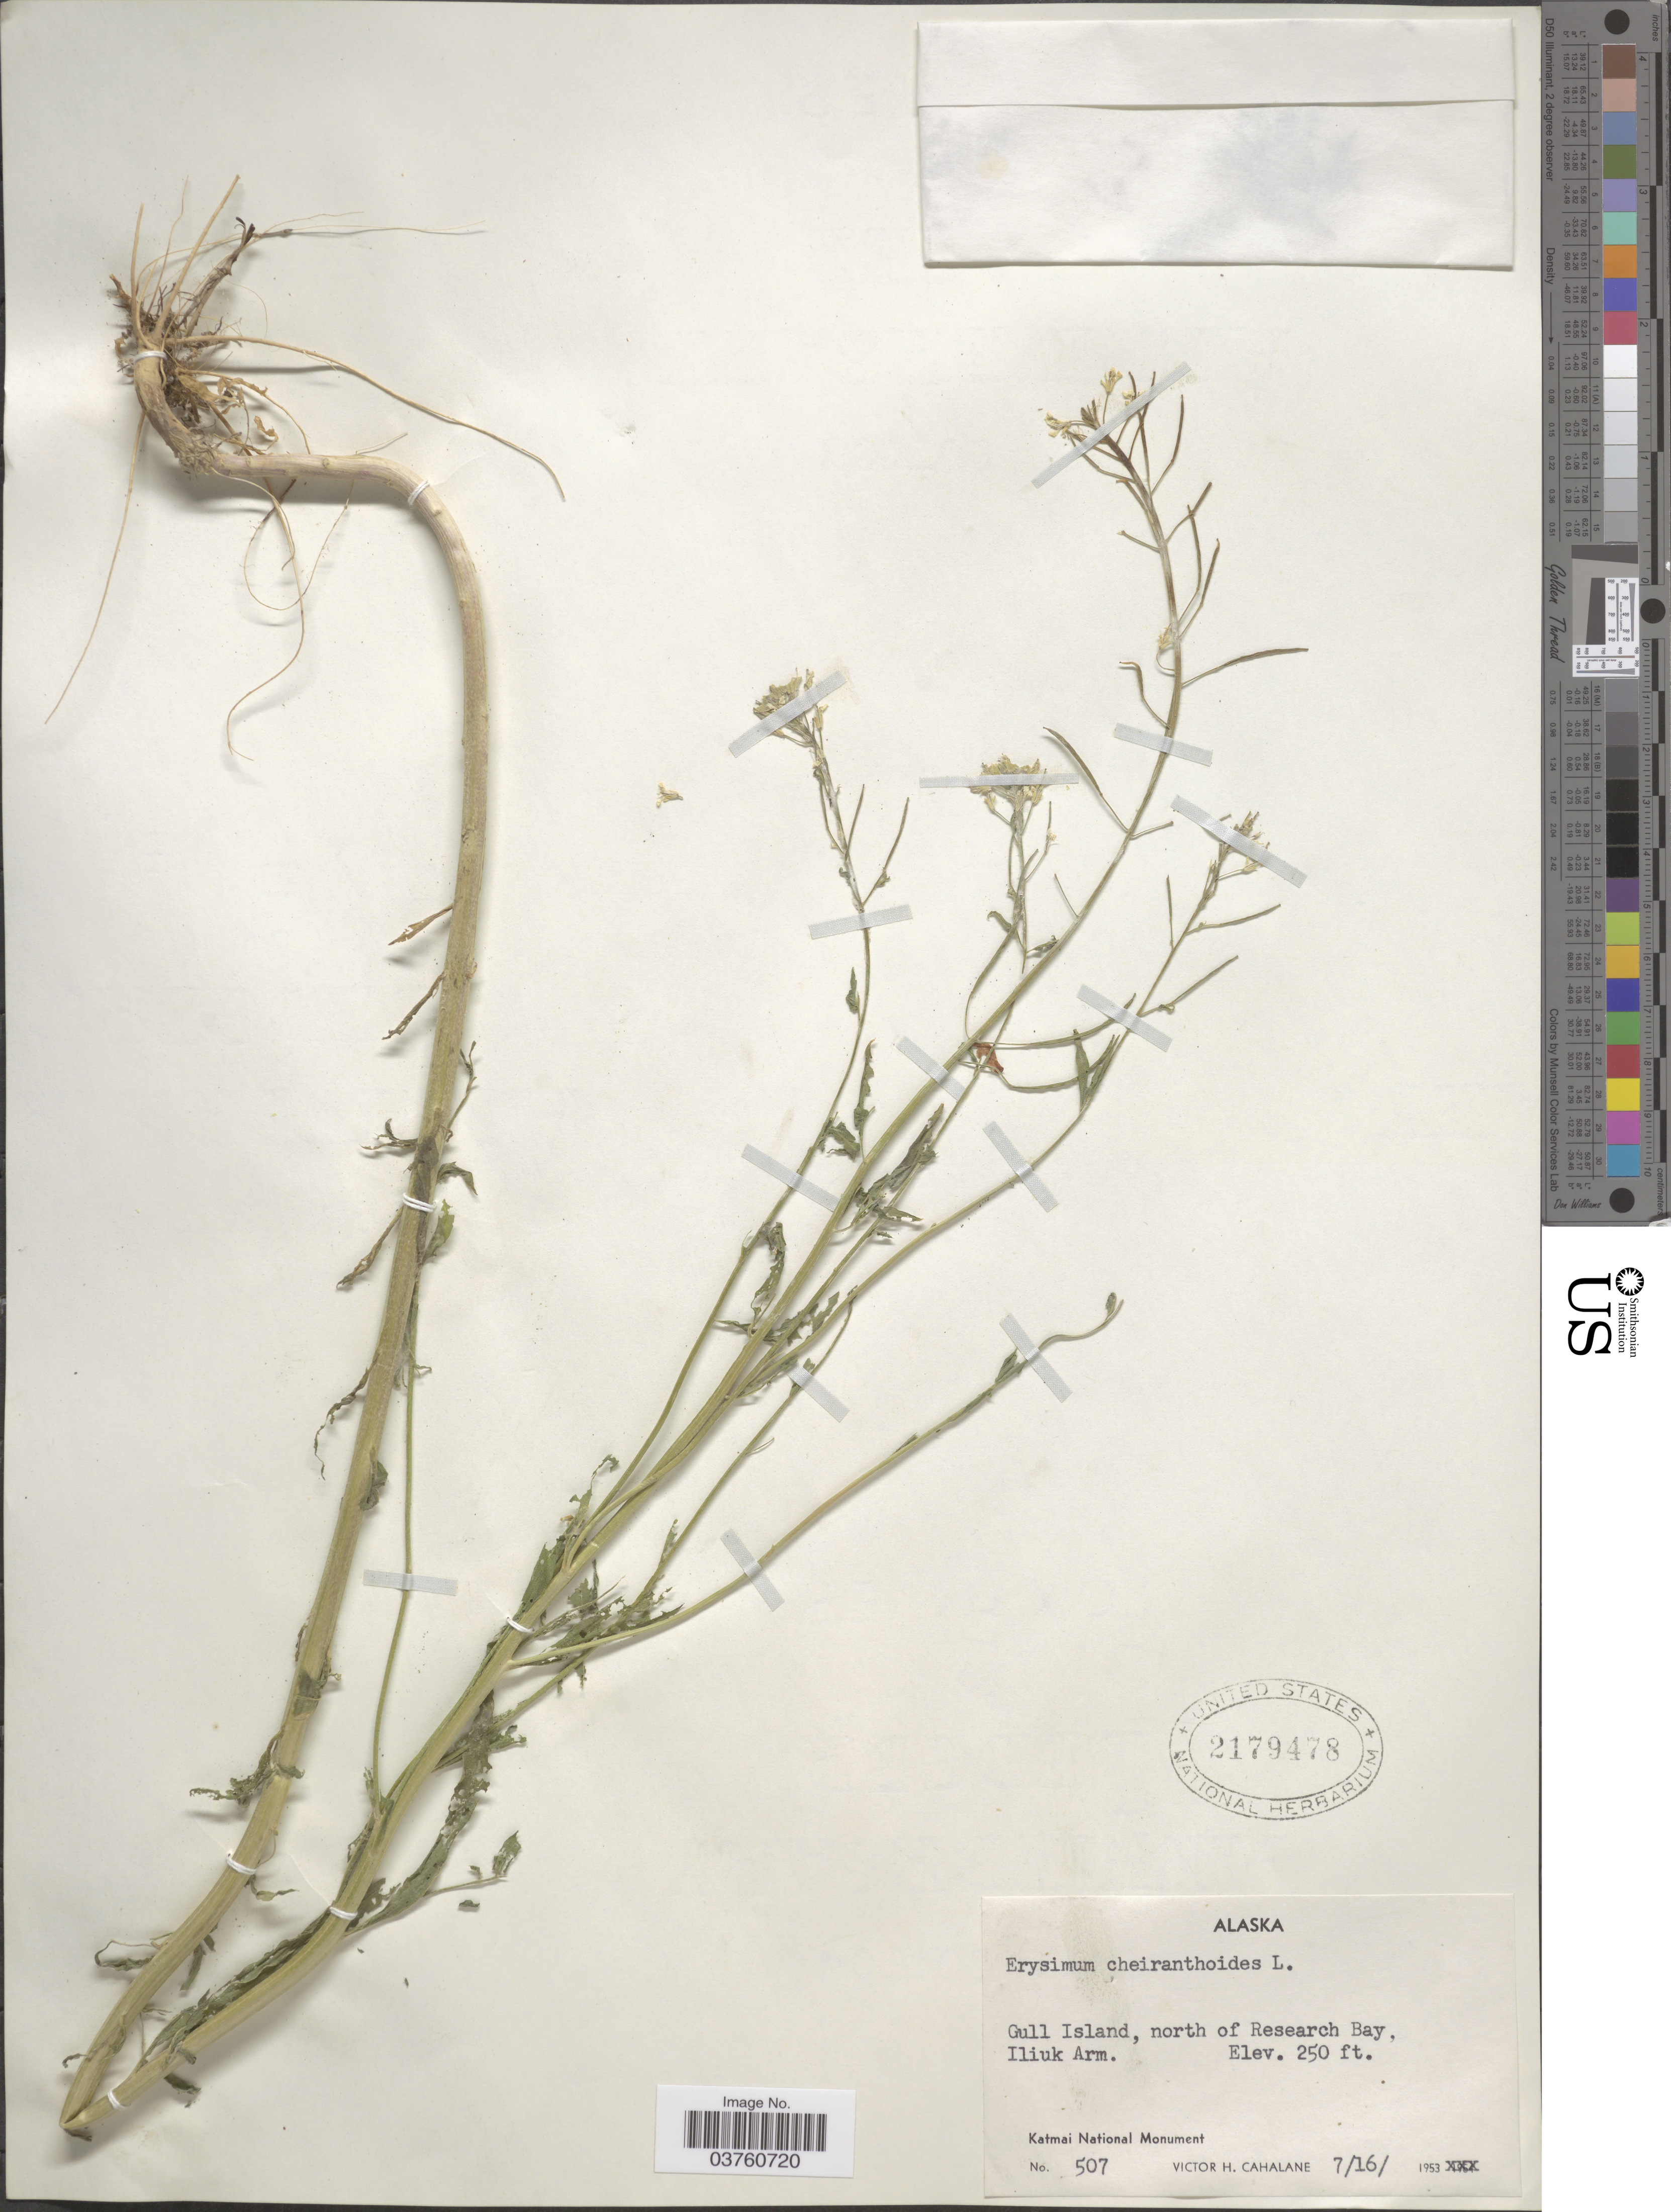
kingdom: Plantae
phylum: Tracheophyta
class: Magnoliopsida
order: Brassicales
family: Brassicaceae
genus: Erysimum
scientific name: Erysimum cheiranthoides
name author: L.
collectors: V. Cahalane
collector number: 507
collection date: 1953-07-16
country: United States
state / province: Alaska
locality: Gull Island, north of Research Bay. Iliuk Arm. Katmai National Monument.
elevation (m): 76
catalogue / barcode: US 2179478